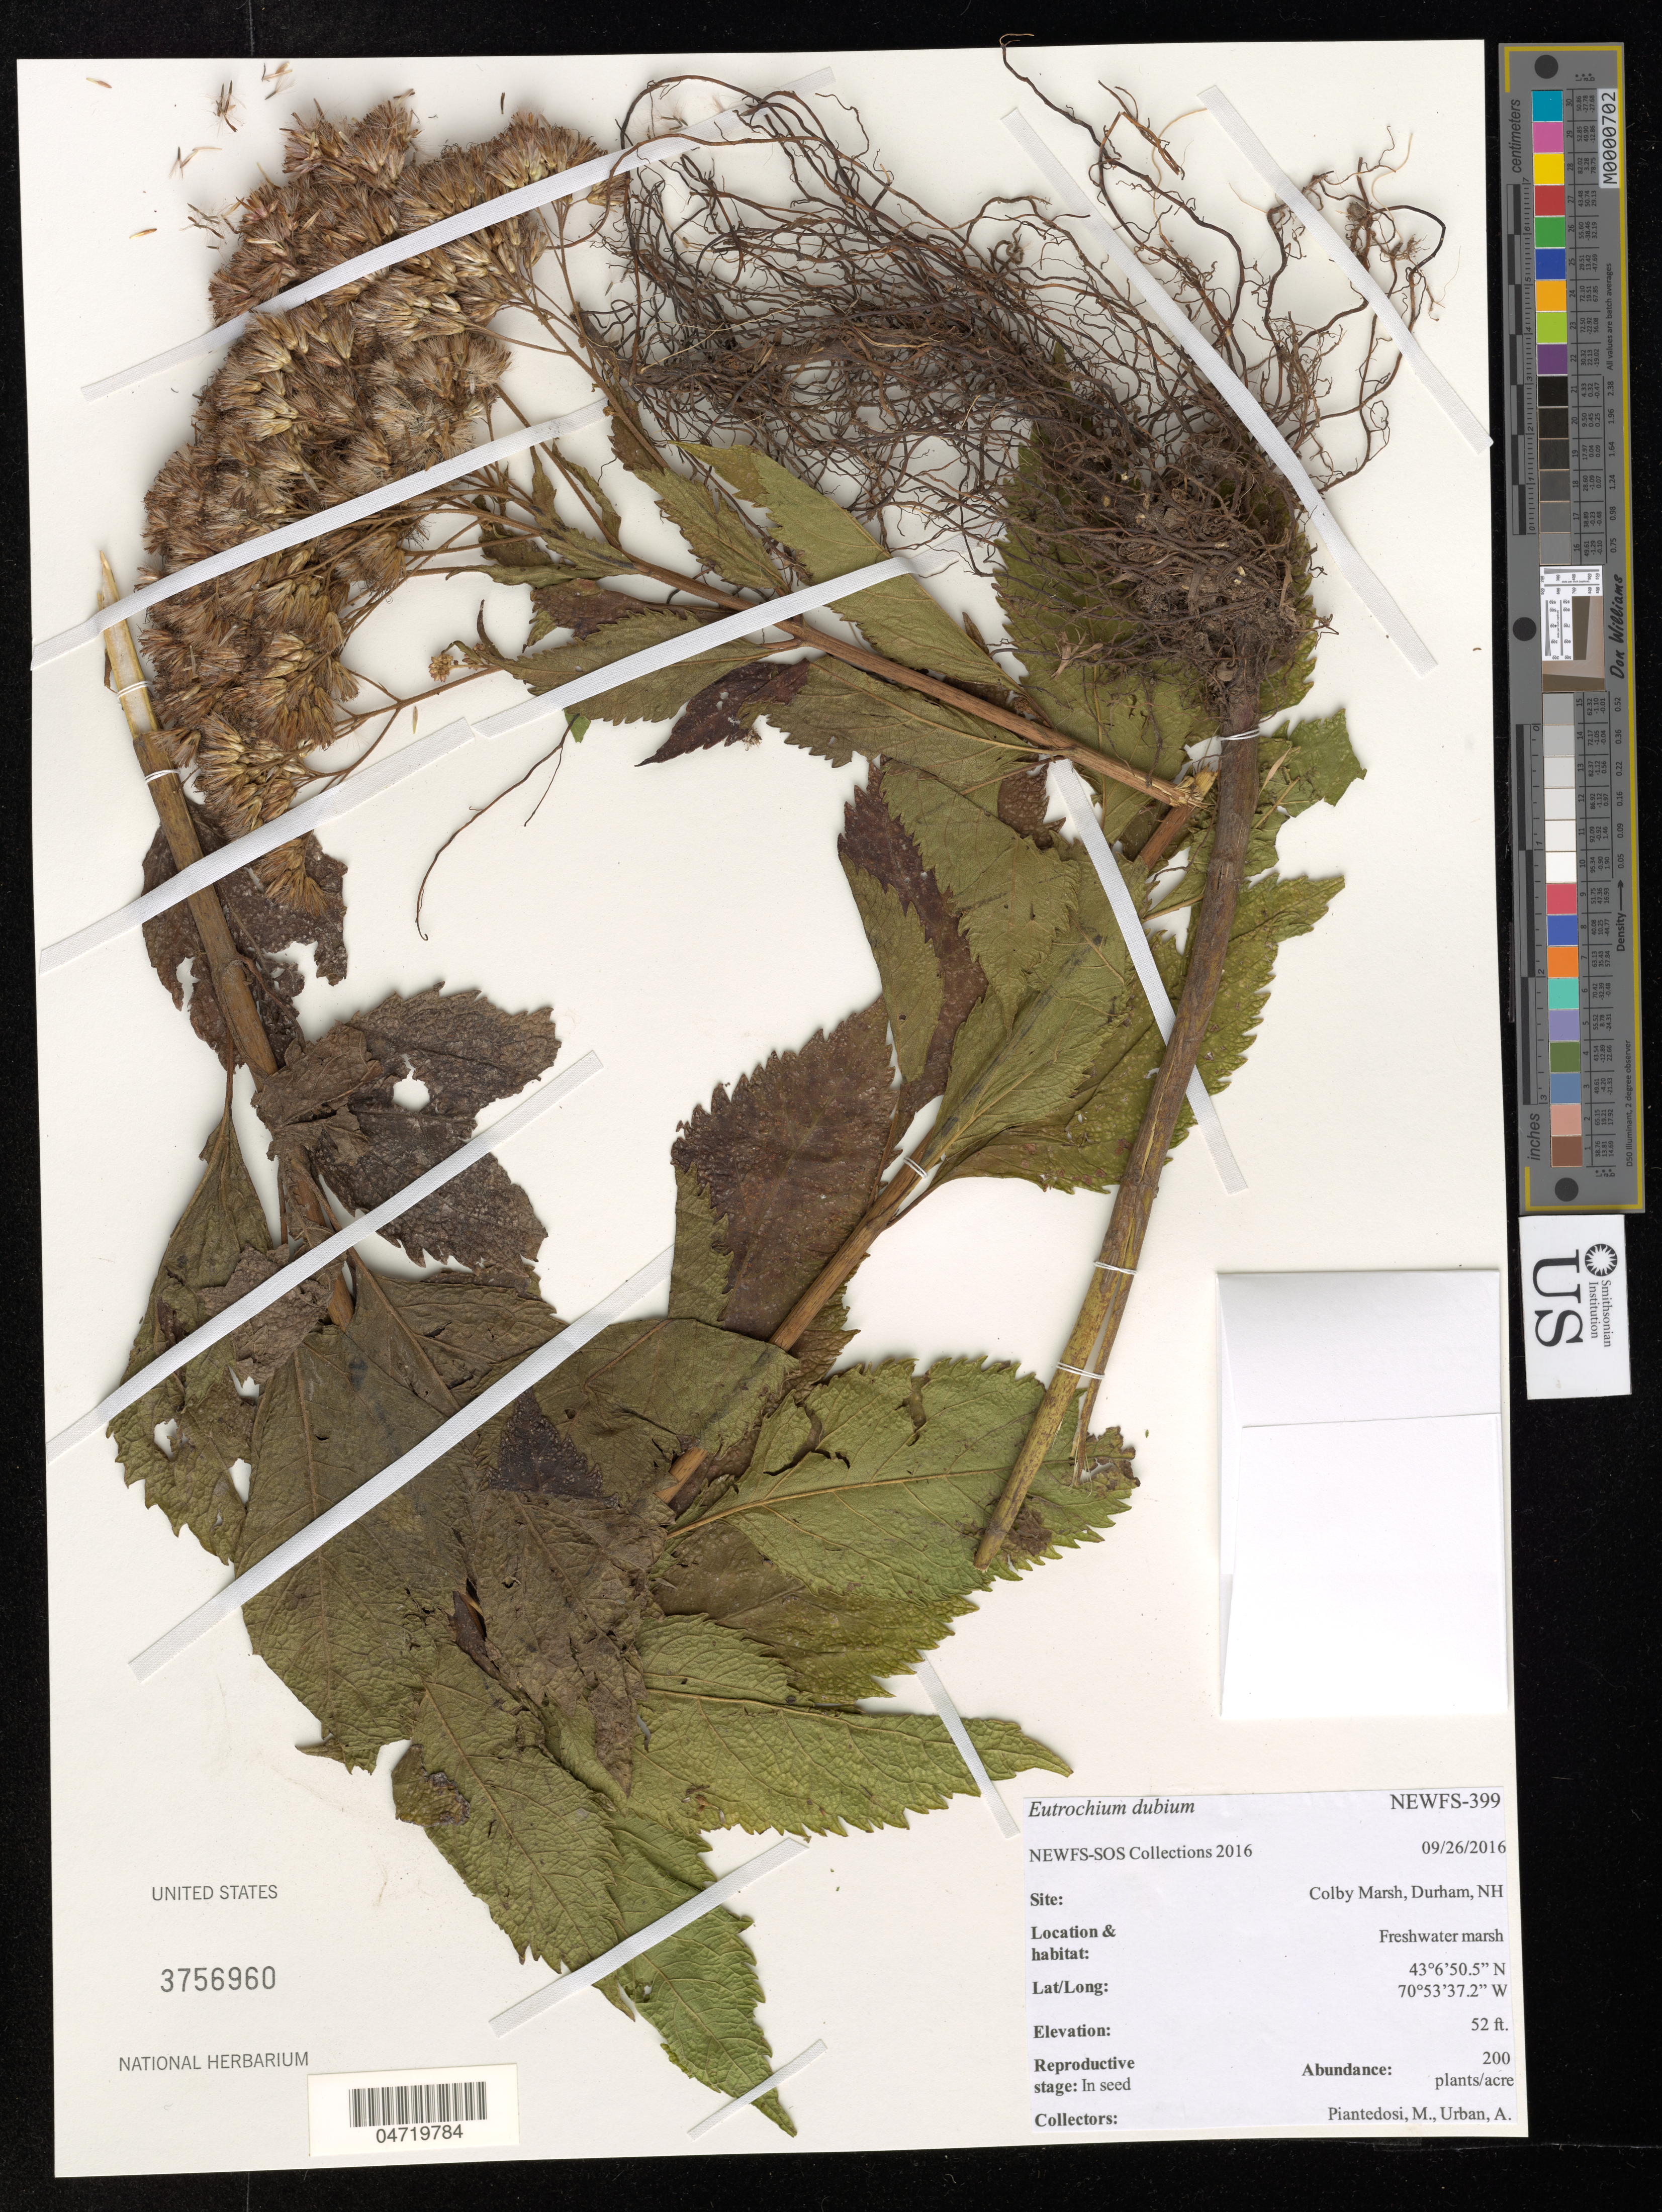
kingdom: Plantae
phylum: Tracheophyta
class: Magnoliopsida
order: Asterales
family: Asteraceae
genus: Eutrochium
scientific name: Eutrochium dubium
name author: (Willd. ex Poir.) E.E. Lamont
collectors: J. Rogers, K. Heilmann, A. Urban & C. Karlsson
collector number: NEWFS-399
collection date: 2016-09-26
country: United States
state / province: New Hampshire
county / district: Strafford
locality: Colby Marsh, Durham NH, freshwater marsh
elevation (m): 16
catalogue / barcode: US 3756960